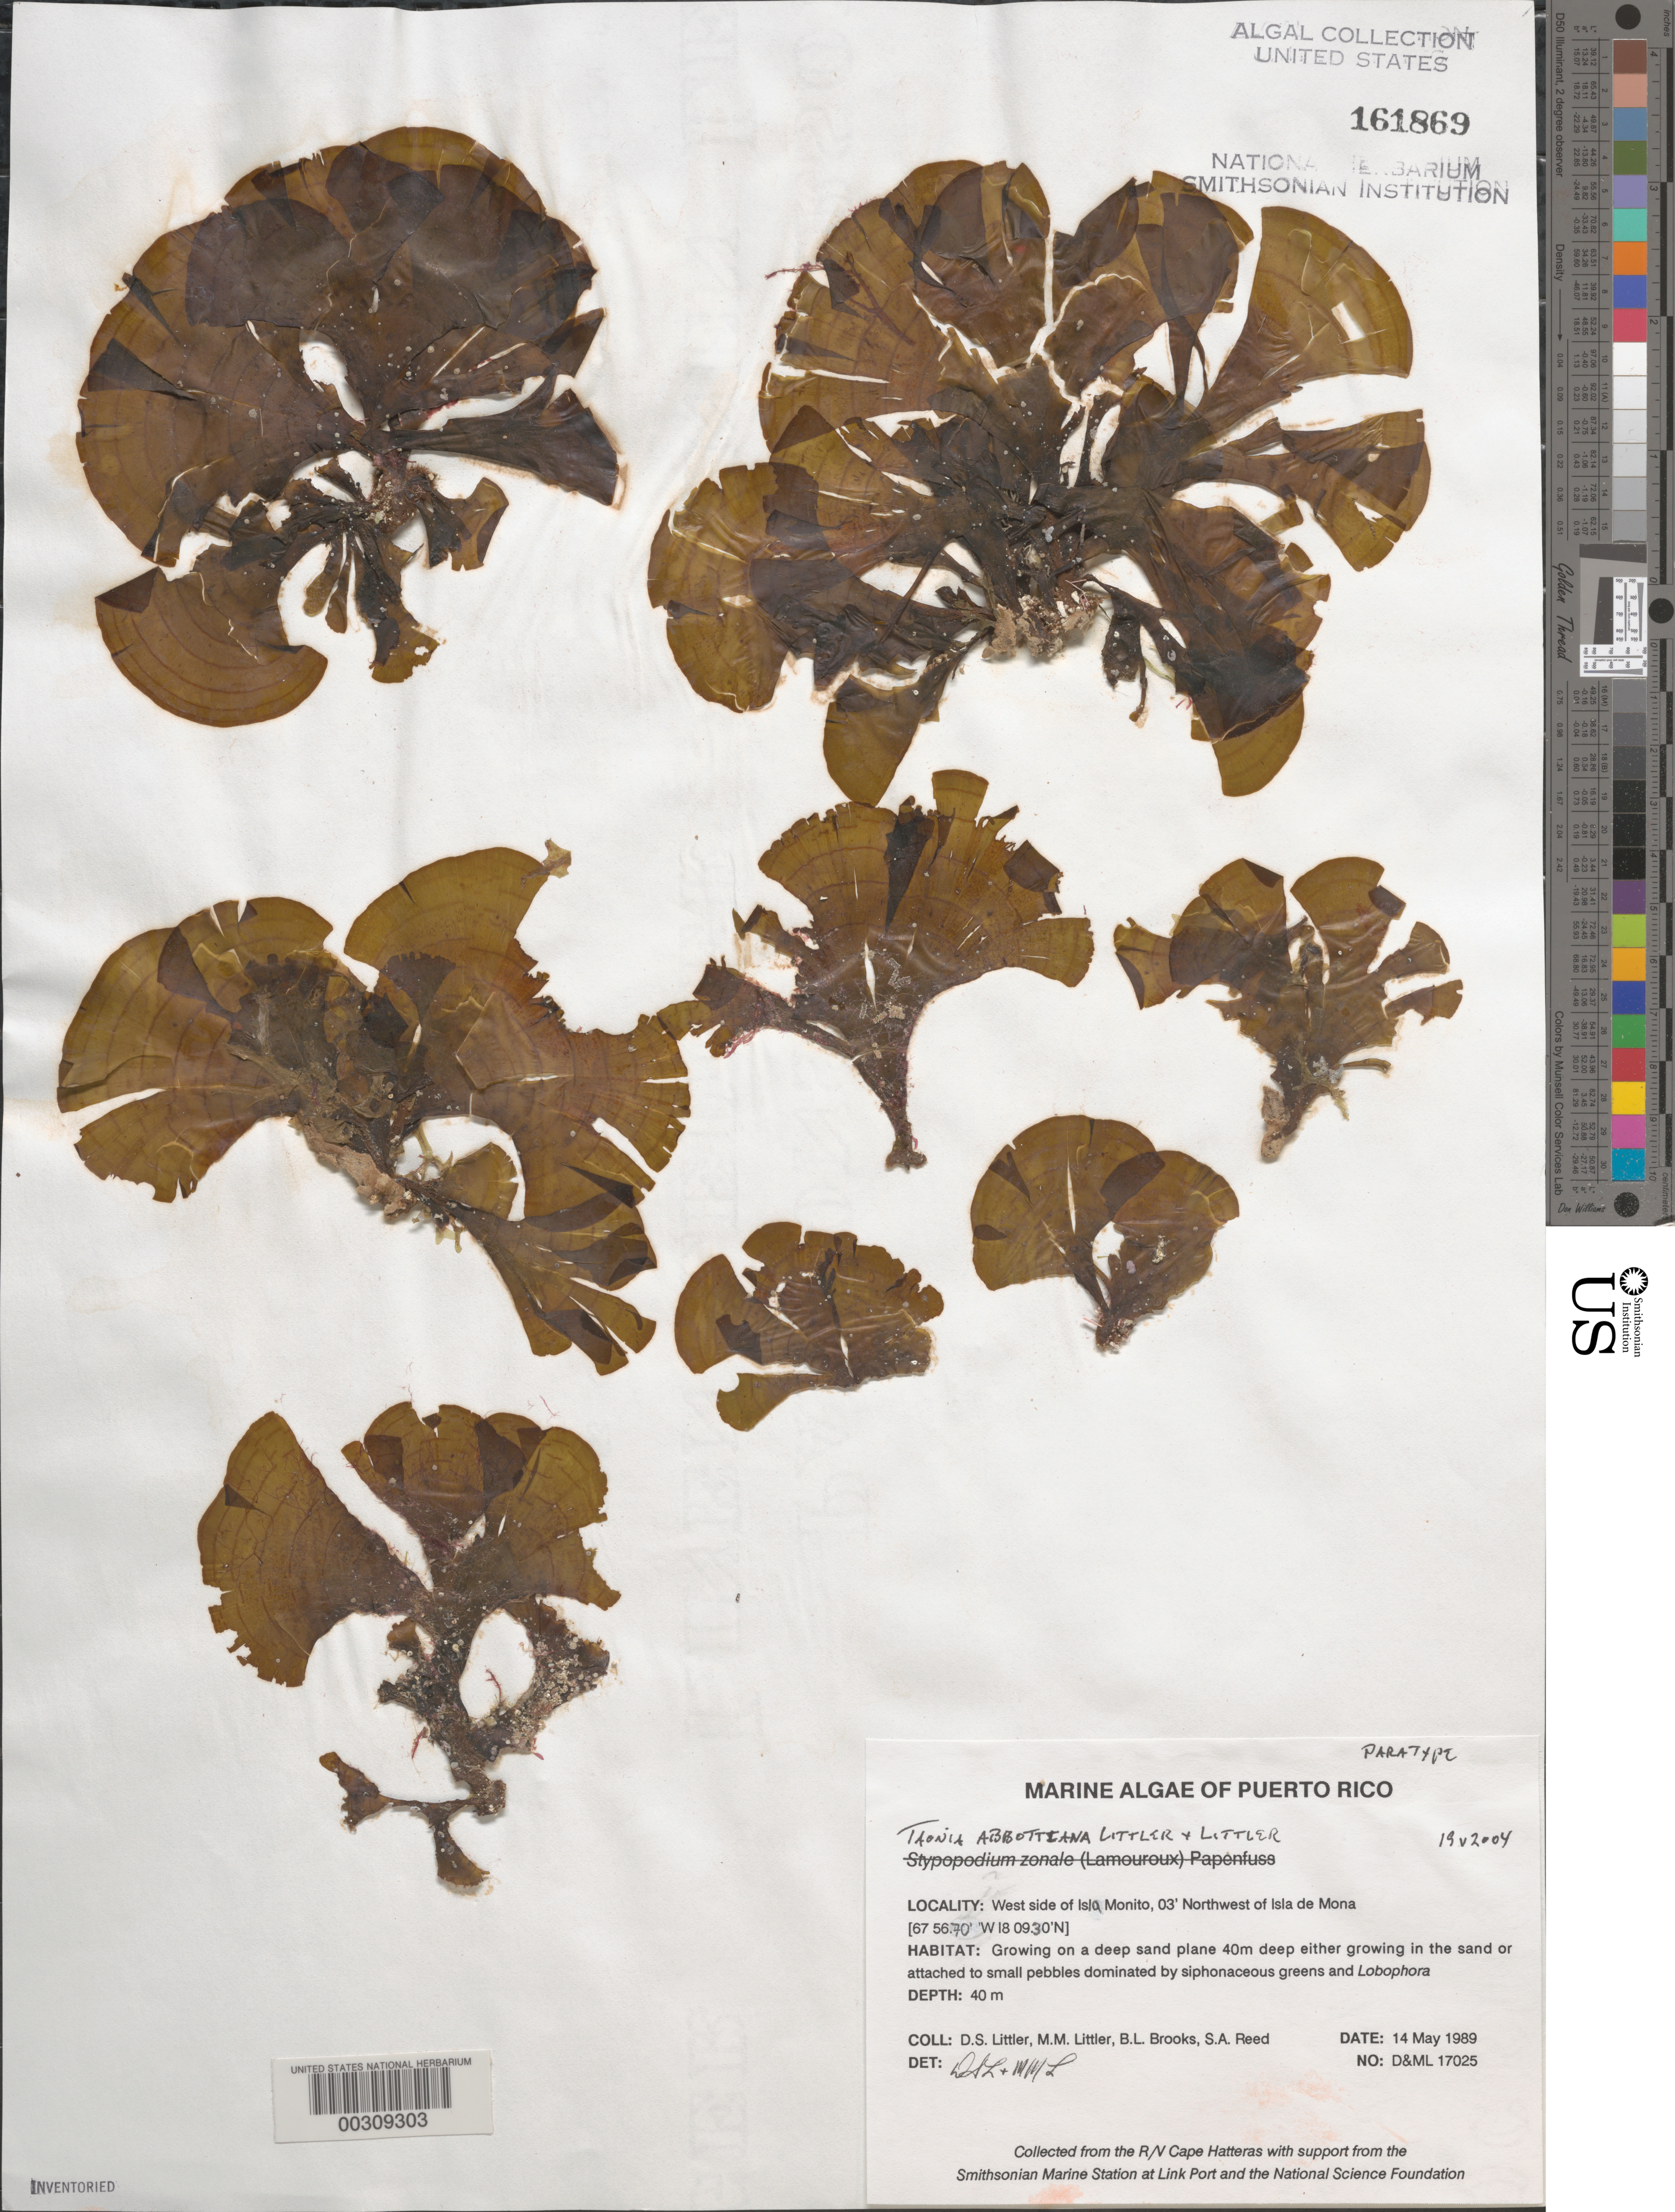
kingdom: Chromista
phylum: Ochrophyta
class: Phaeophyceae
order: Dictyotales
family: Dictyotaceae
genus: Stypopodium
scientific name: Stypopodium zonale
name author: (J.V.Lamouroux) Papenf.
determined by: Littler, D. S.; Littler, M. M.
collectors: D. S. Littler, M. M. Littler, B. Brooks & S. Reed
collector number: D&ML 17025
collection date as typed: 14 May 1989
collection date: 1989-05-14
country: Puerto Rico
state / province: Mayaguez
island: Isla de Mona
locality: Isla Monito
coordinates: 18 09.30' N, 67 56.70' W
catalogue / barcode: US 161869